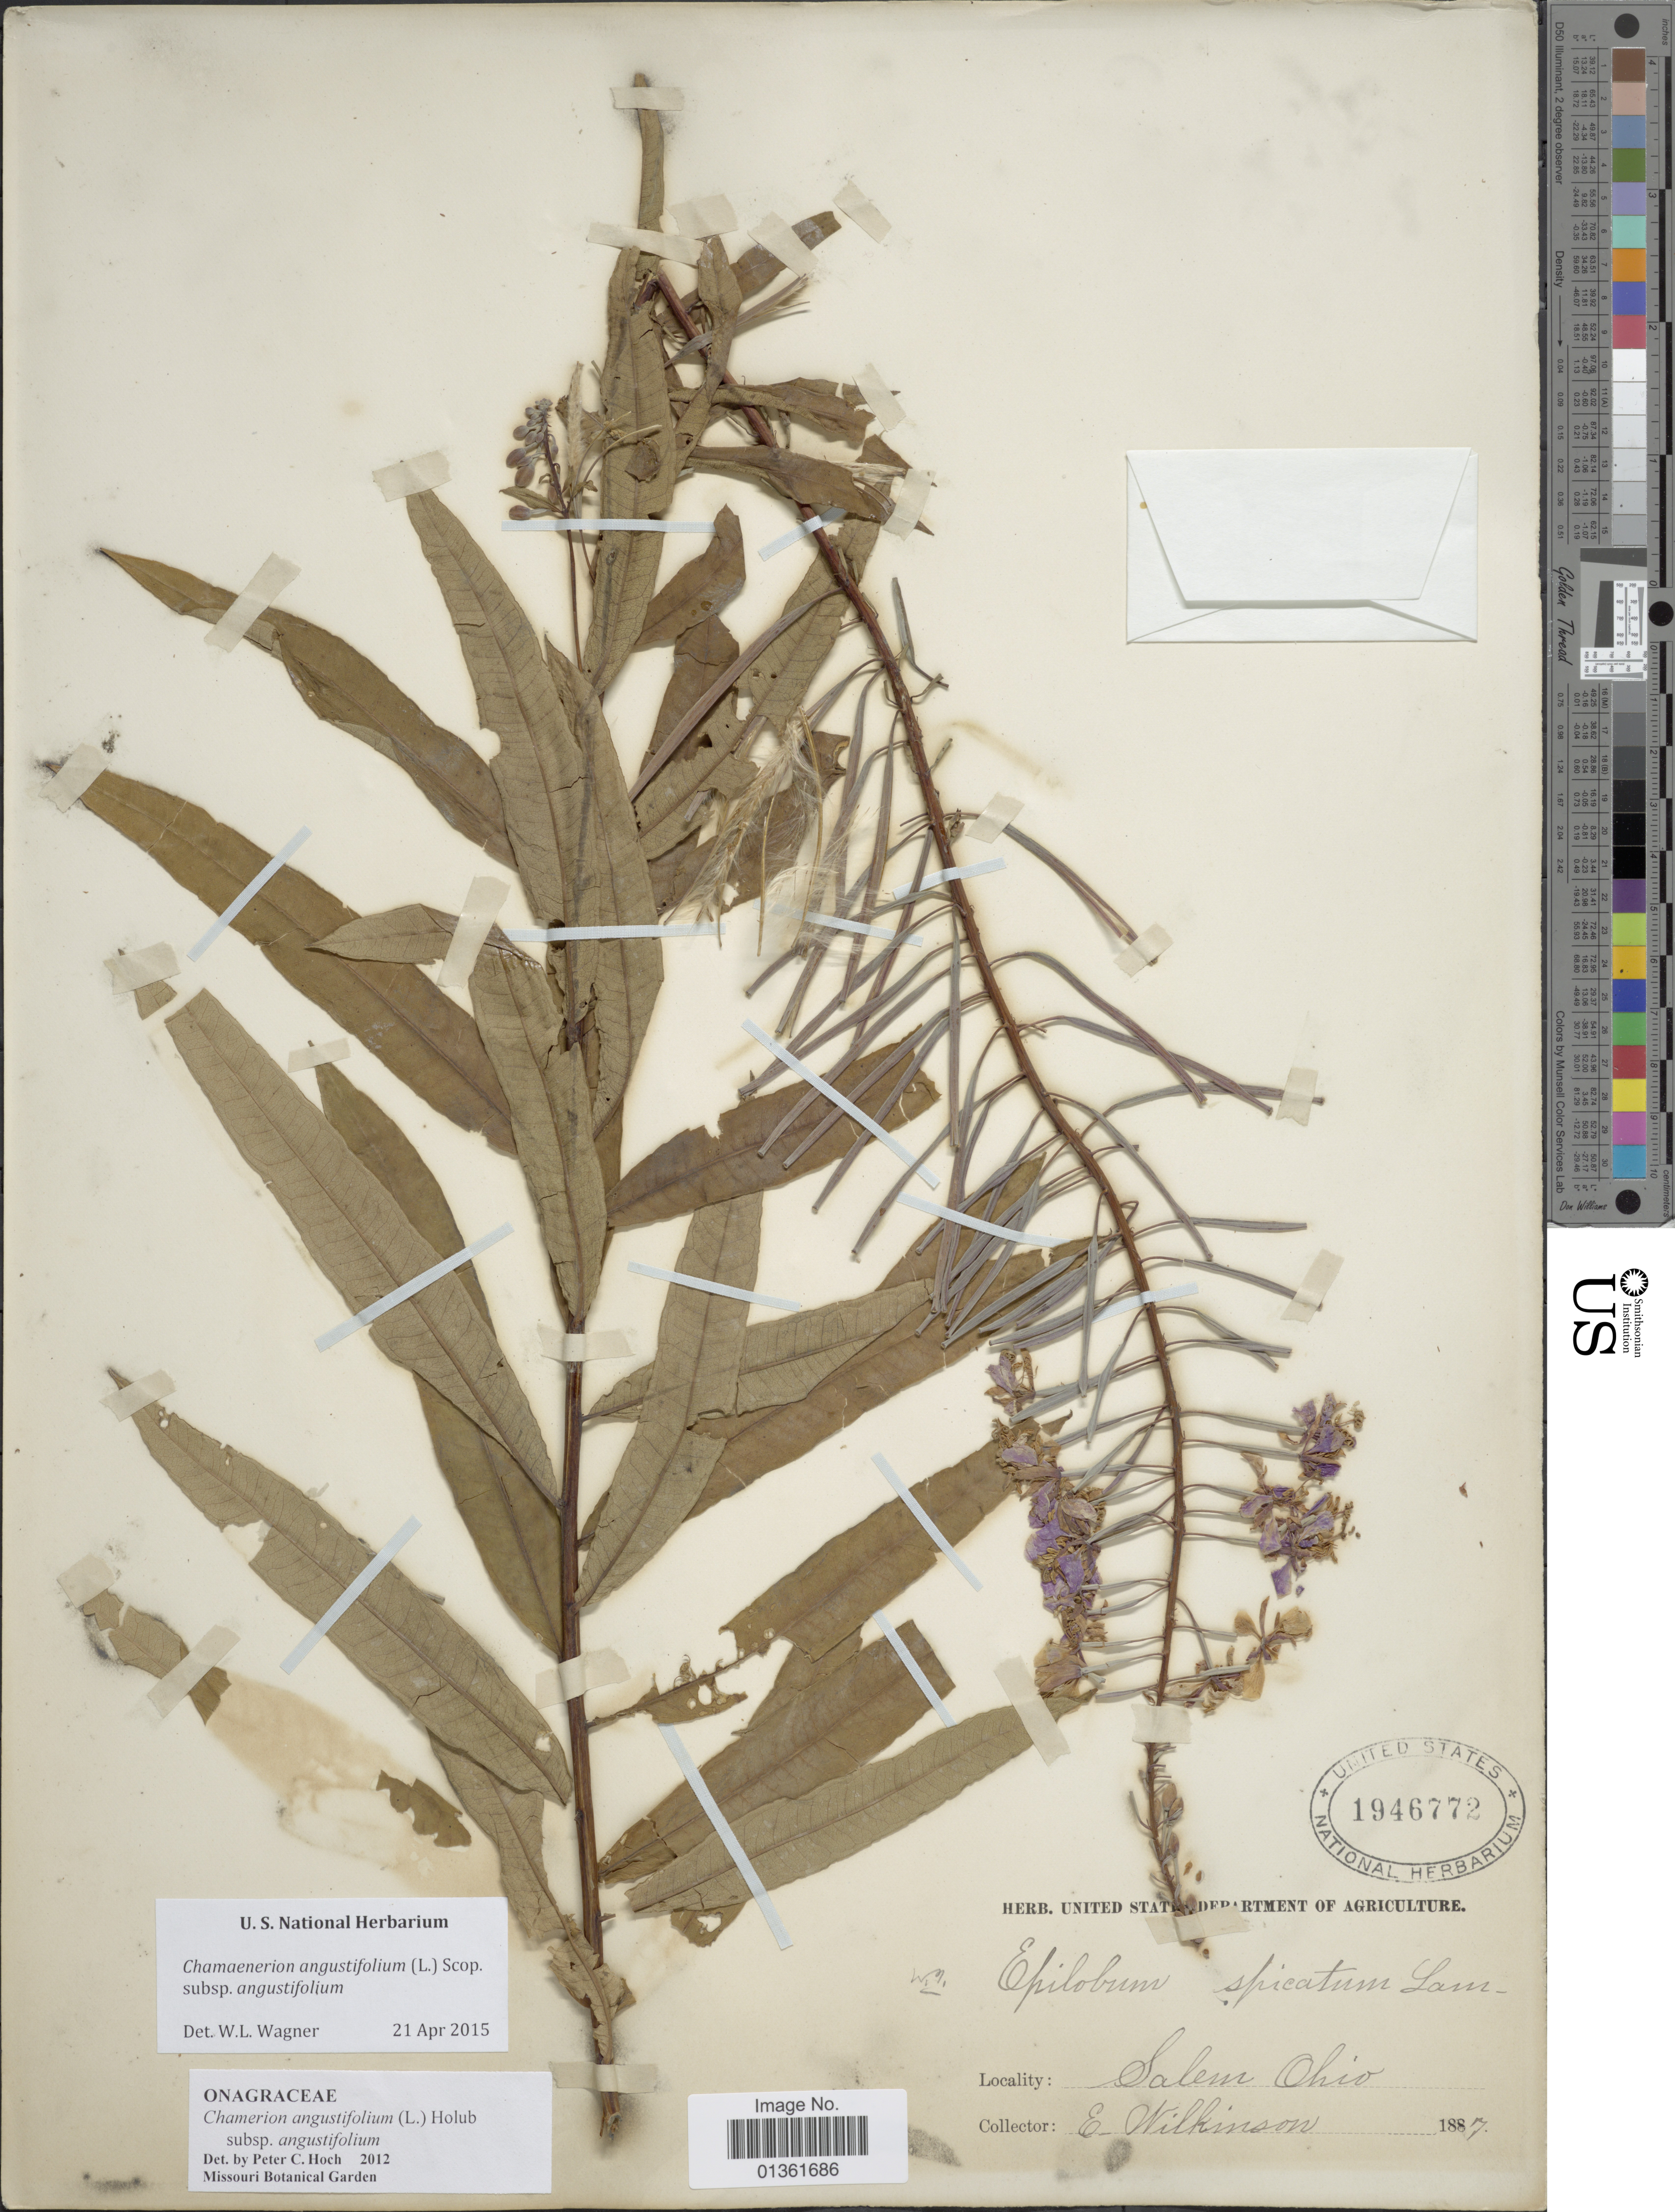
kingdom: Plantae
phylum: Tracheophyta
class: Magnoliopsida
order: Myrtales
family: Onagraceae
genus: Chamaenerion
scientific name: Chamaenerion angustifolium subsp. angustifolium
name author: (L.) Scop.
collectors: E. Wilkinson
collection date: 1887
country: United States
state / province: Ohio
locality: Salem.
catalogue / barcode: US 1946772